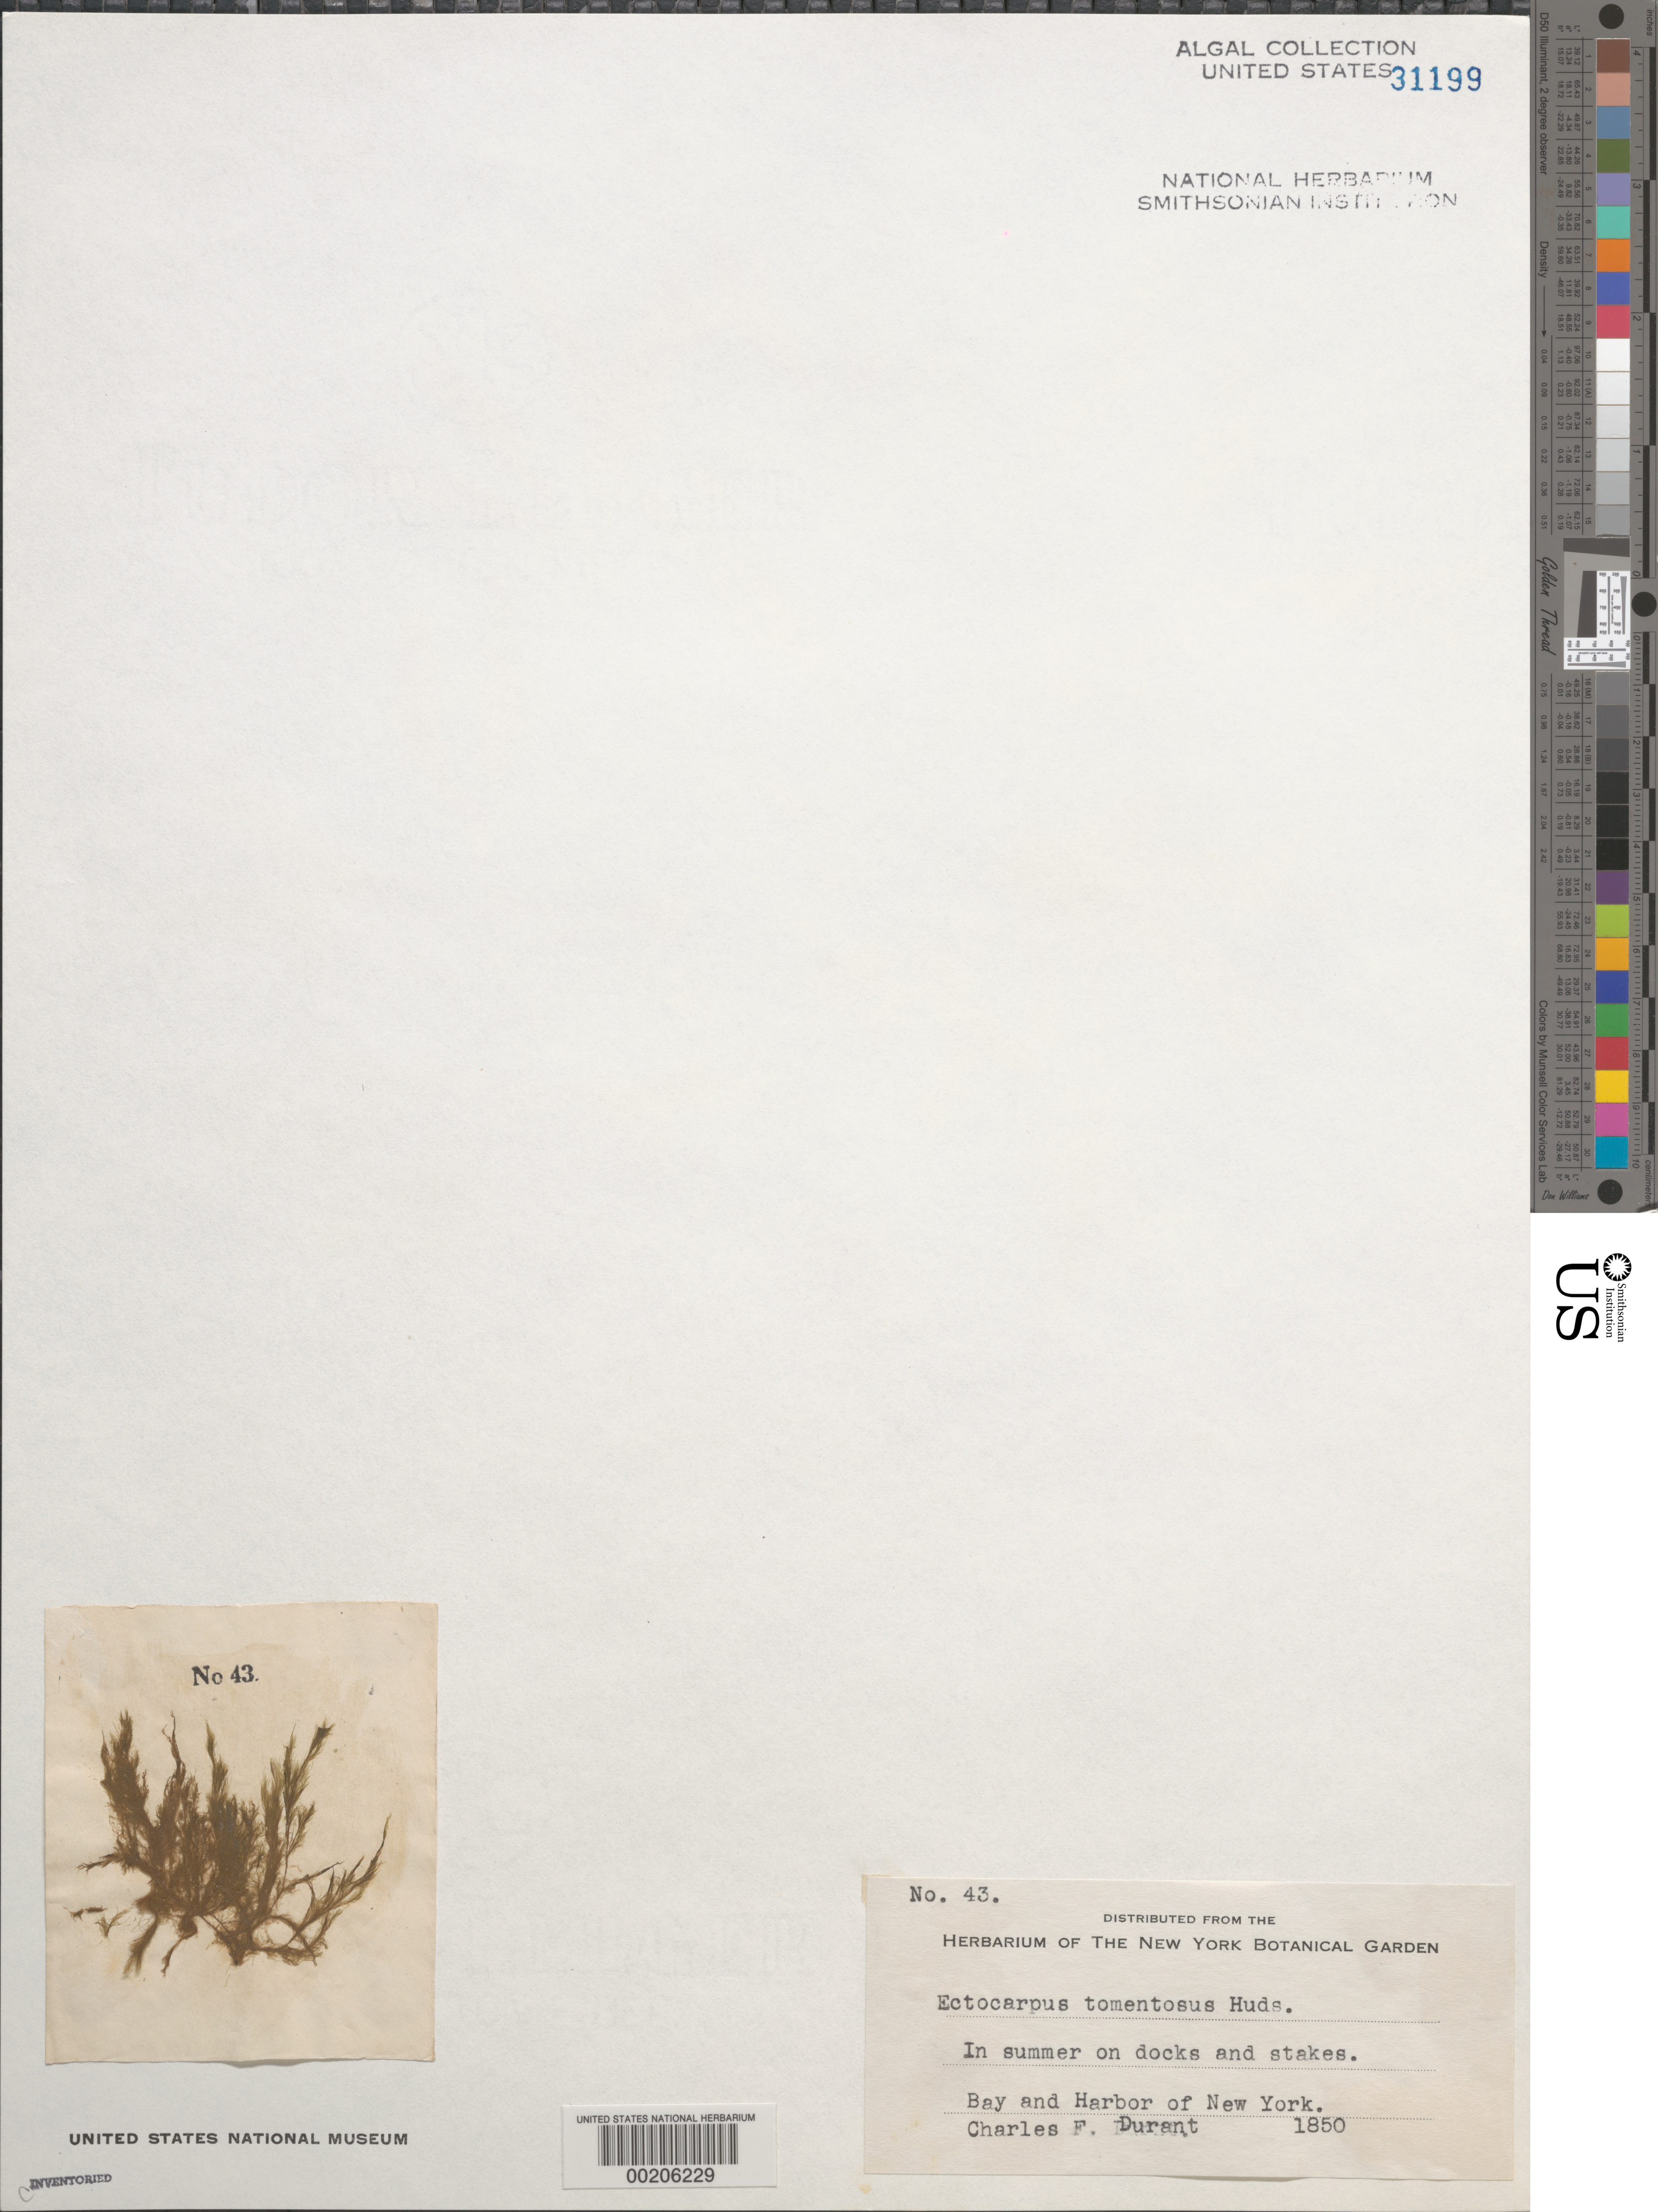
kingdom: Chromista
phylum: Ochrophyta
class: Phaeophyceae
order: Ectocarpales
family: Ectocarpaceae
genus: Spongonema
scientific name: Spongonema tomentosum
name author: (Huds.) Kütz.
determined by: Algae name updating Project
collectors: C. Durant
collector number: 43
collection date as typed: Sum 1850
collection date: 1850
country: United States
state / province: New York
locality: New York Bay and New York Harbor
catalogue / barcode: US 31199